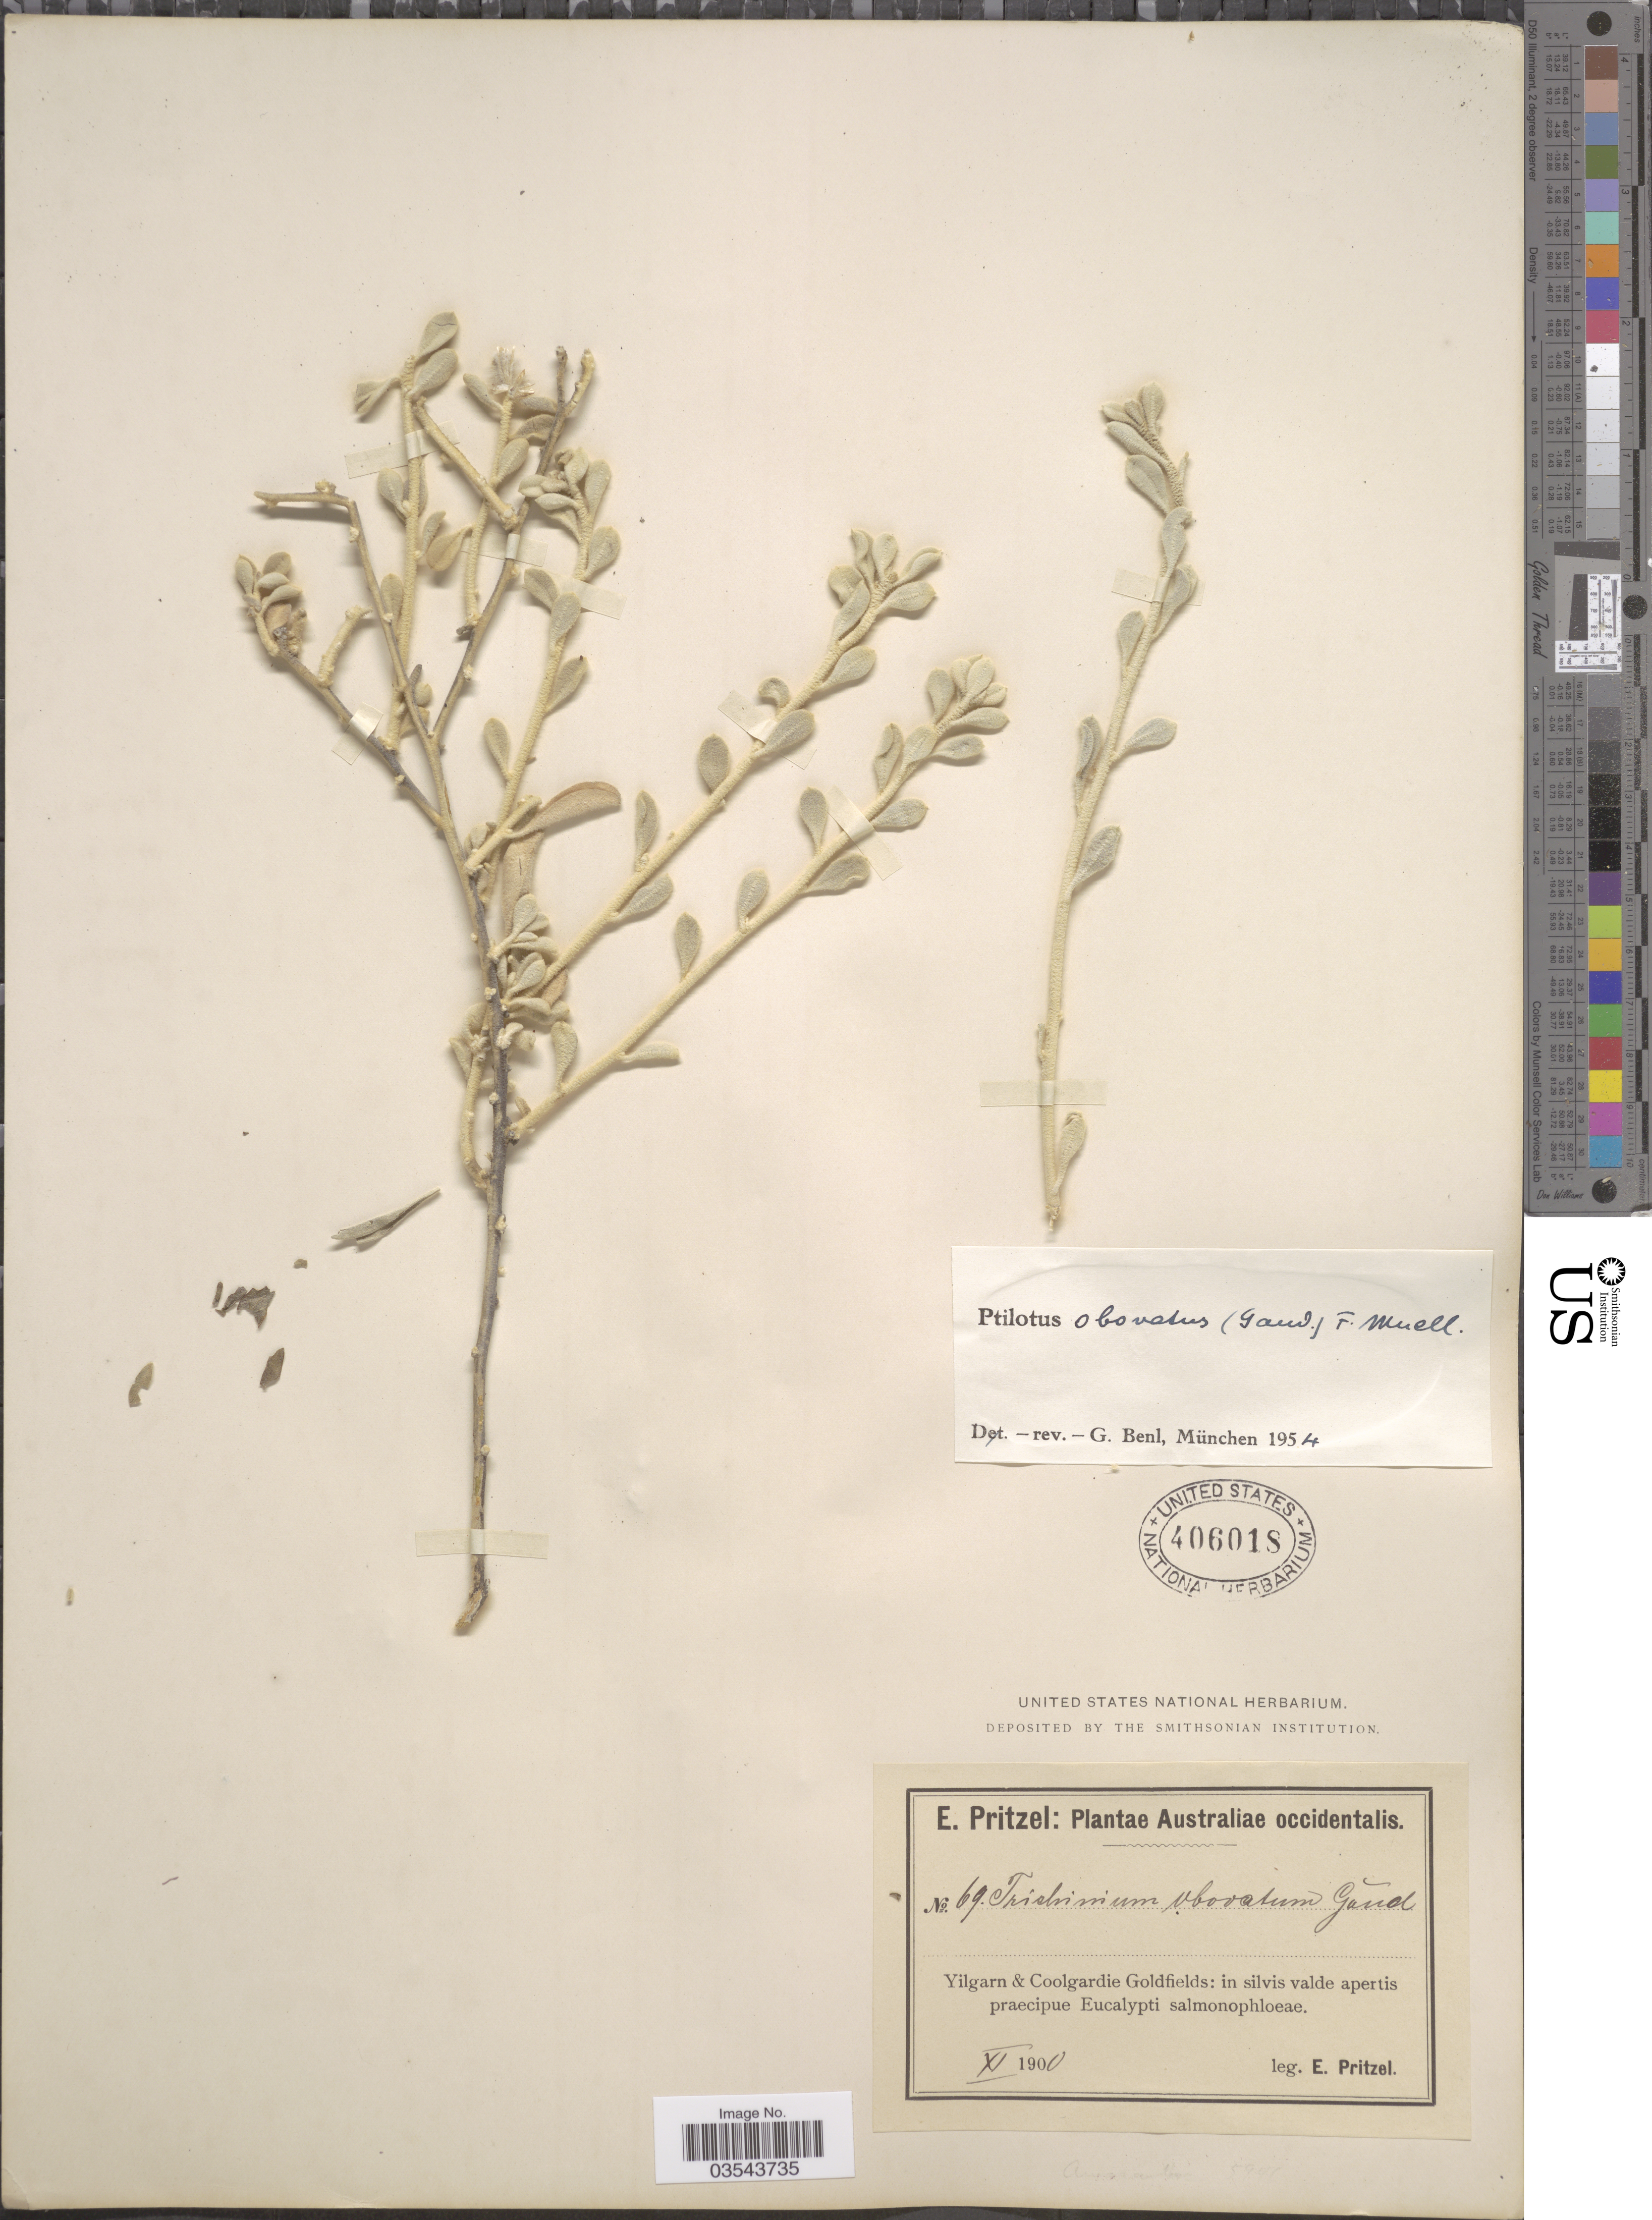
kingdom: Plantae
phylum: Tracheophyta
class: Magnoliopsida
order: Caryophyllales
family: Amaranthaceae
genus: Ptilotus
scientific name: Ptilotus obovatus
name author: (Gaudich.) F. Muell.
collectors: E. G. Pritzel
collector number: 69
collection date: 1900-11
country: Australia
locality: Australiae occidentalis. Yilgarn & Coolgardie Goldfields.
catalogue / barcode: US 406018